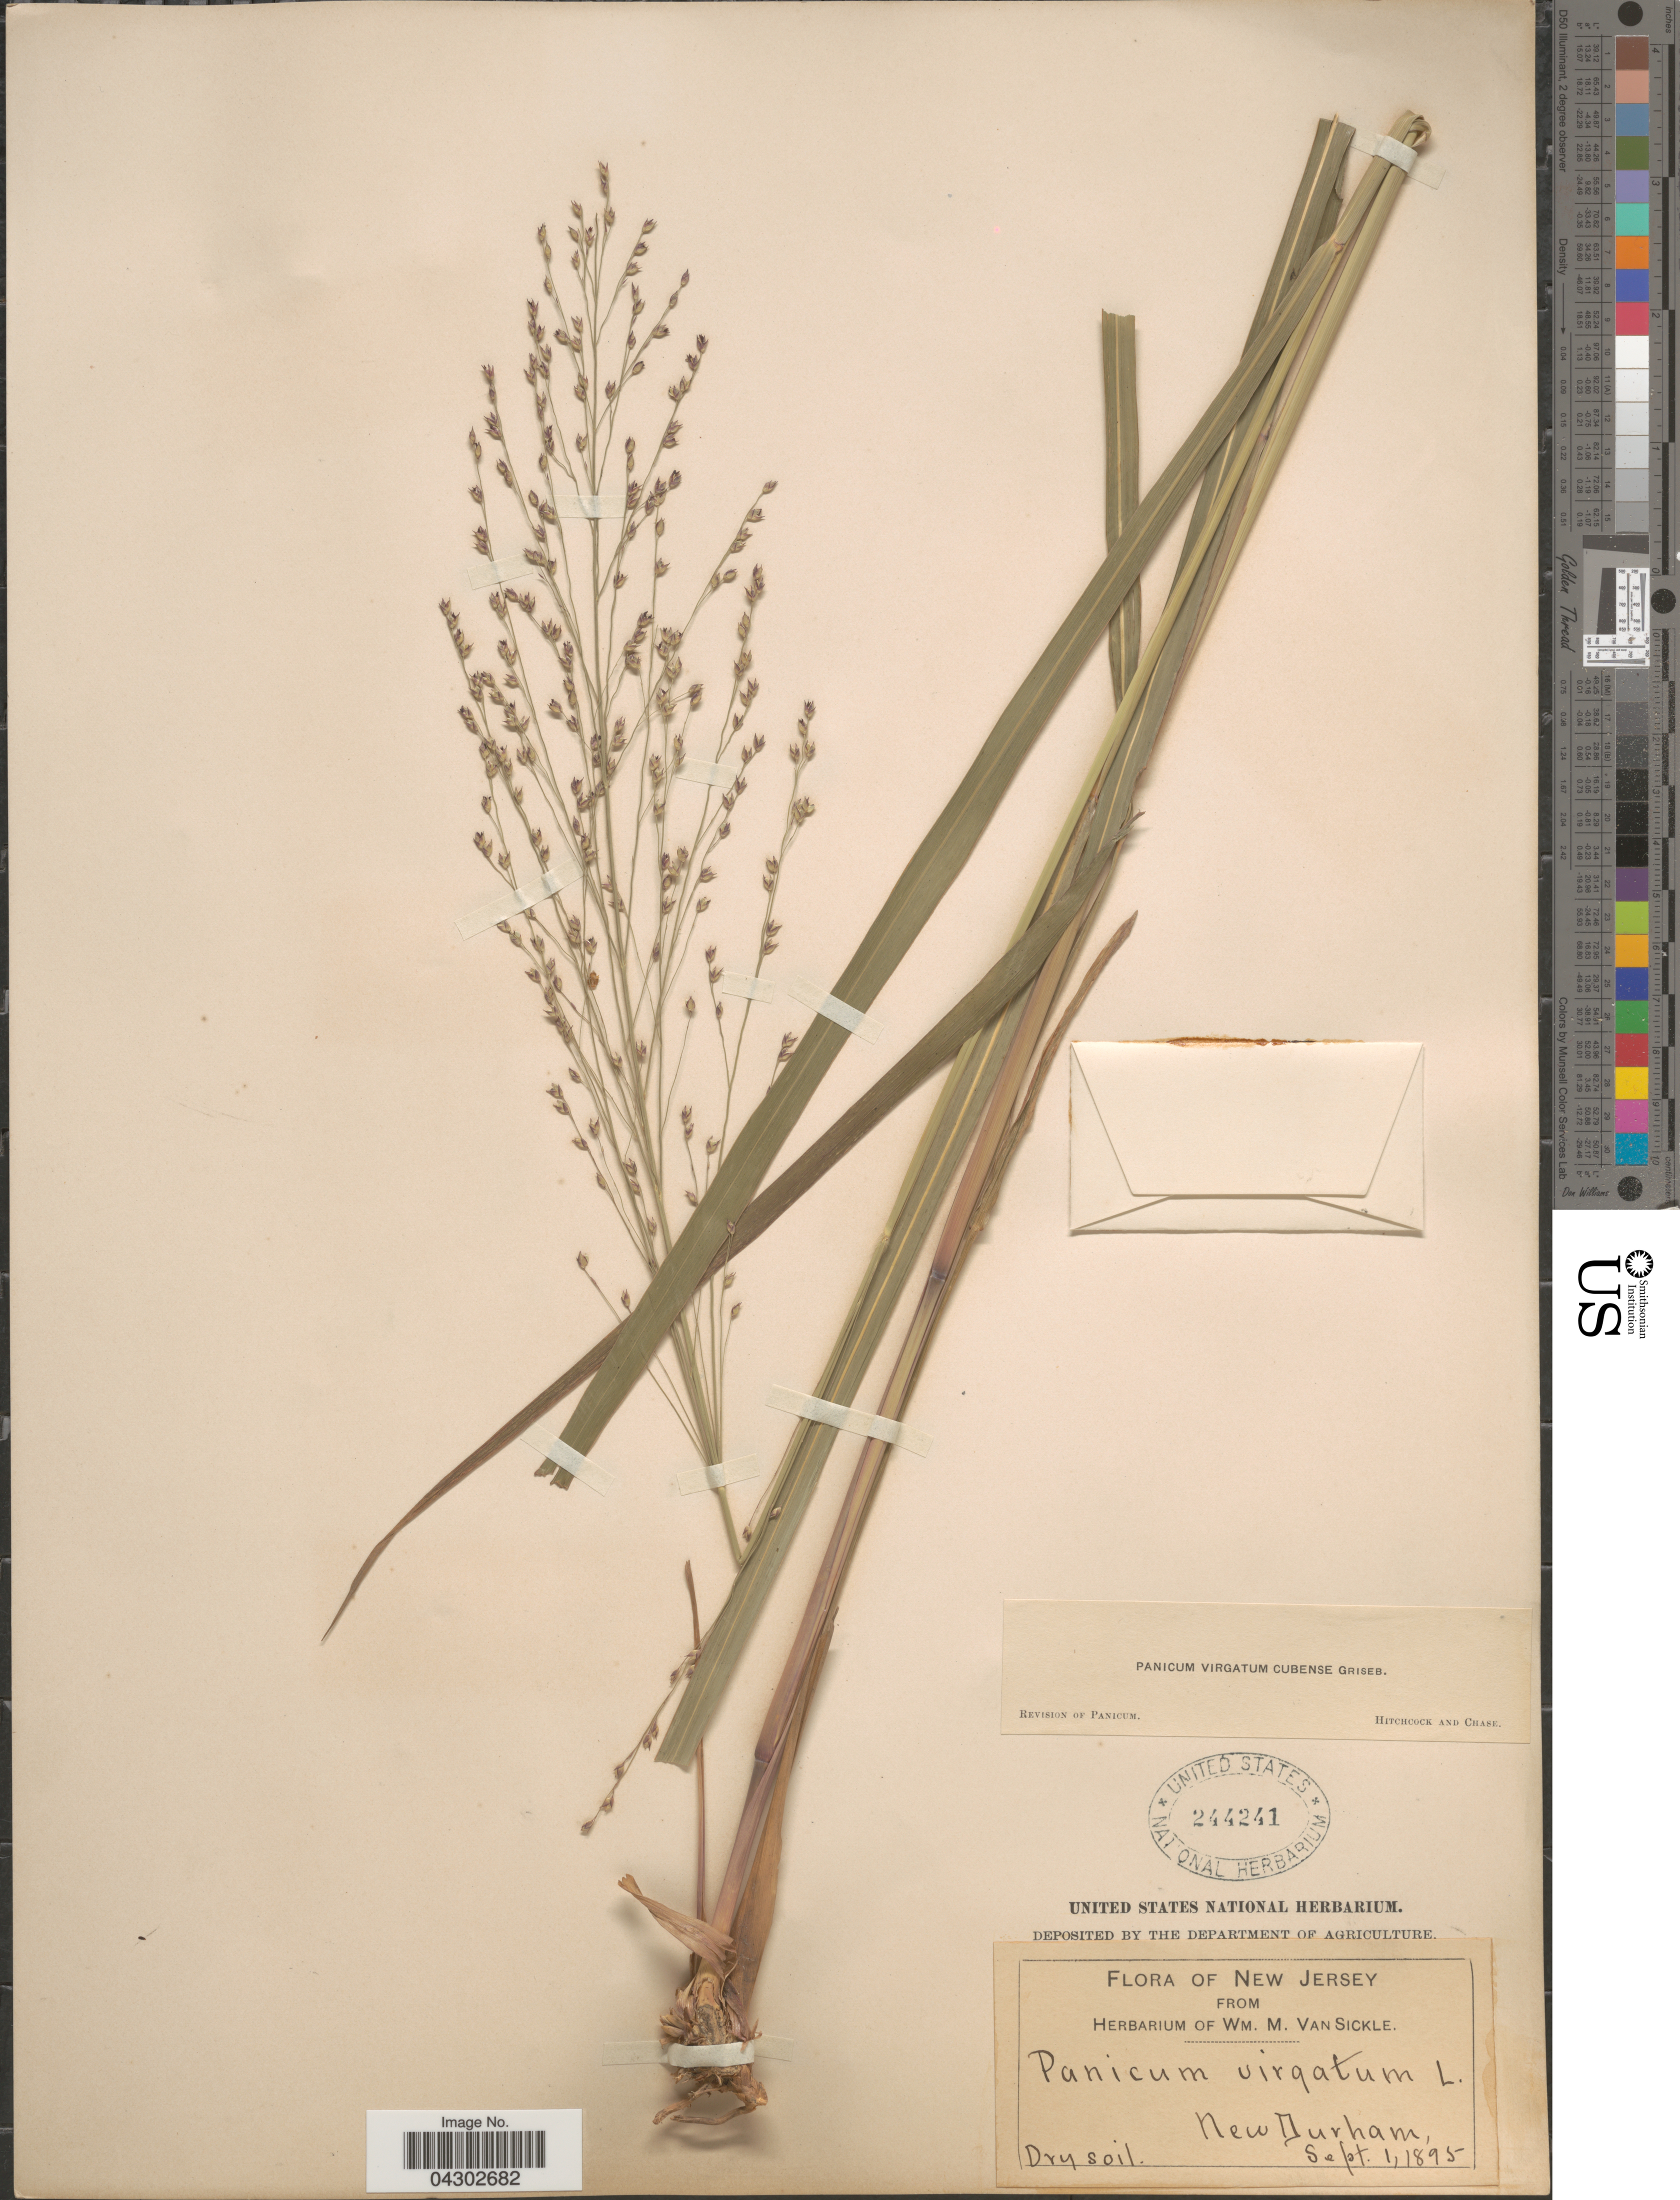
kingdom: Plantae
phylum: Tracheophyta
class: Liliopsida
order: Poales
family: Poaceae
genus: Panicum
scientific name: Panicum virgatum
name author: L.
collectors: ex herb. Wm. M. Van Sickle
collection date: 1895-09-01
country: United States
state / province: New Jersey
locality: New Durham.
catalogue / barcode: US 244241